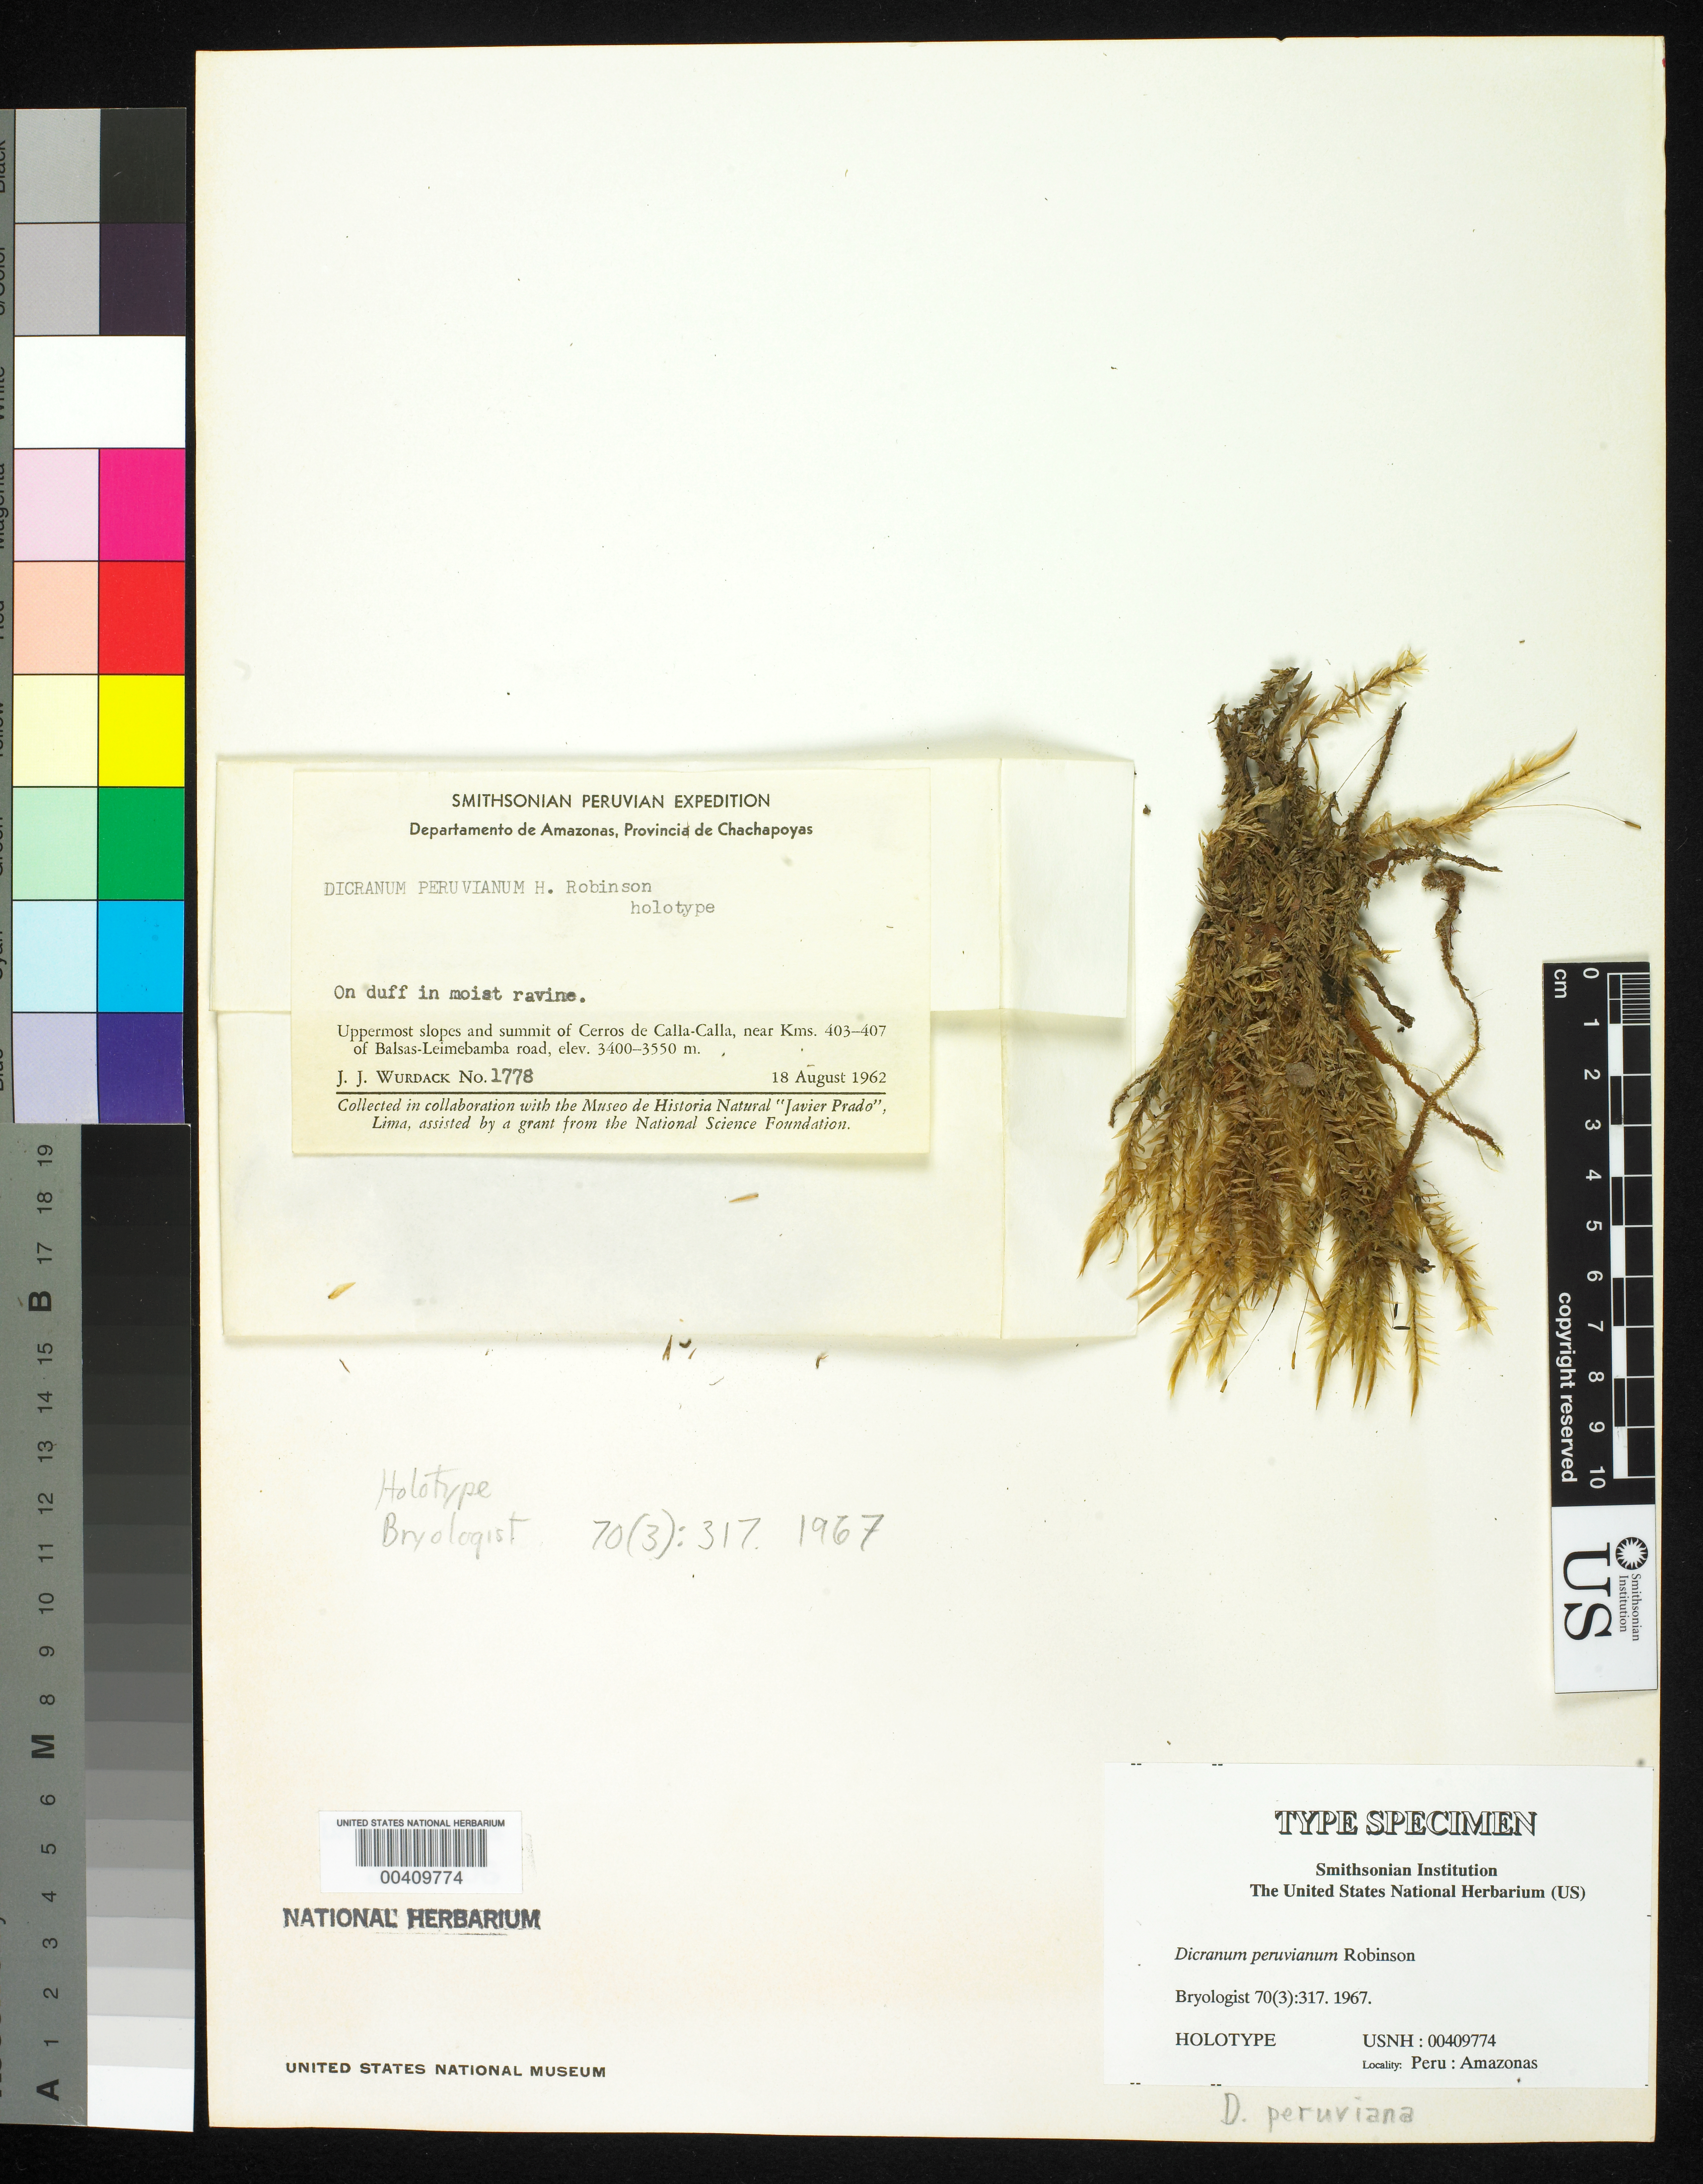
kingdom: Plantae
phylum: Bryophyta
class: Bryopsida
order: Dicranales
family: Dicranaceae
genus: Dicranum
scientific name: Dicranum peruvianum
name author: H. Rob.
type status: Holotype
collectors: J. J. Wurdack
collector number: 1778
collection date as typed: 18 Aug 1962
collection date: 1962-08-18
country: Peru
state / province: Amazonas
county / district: Chachapoyas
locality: uppermost slopes and summit of Cerros de Calla-Calla, near kms 403 - 407 of Balsas-Leimebamba Road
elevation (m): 3400